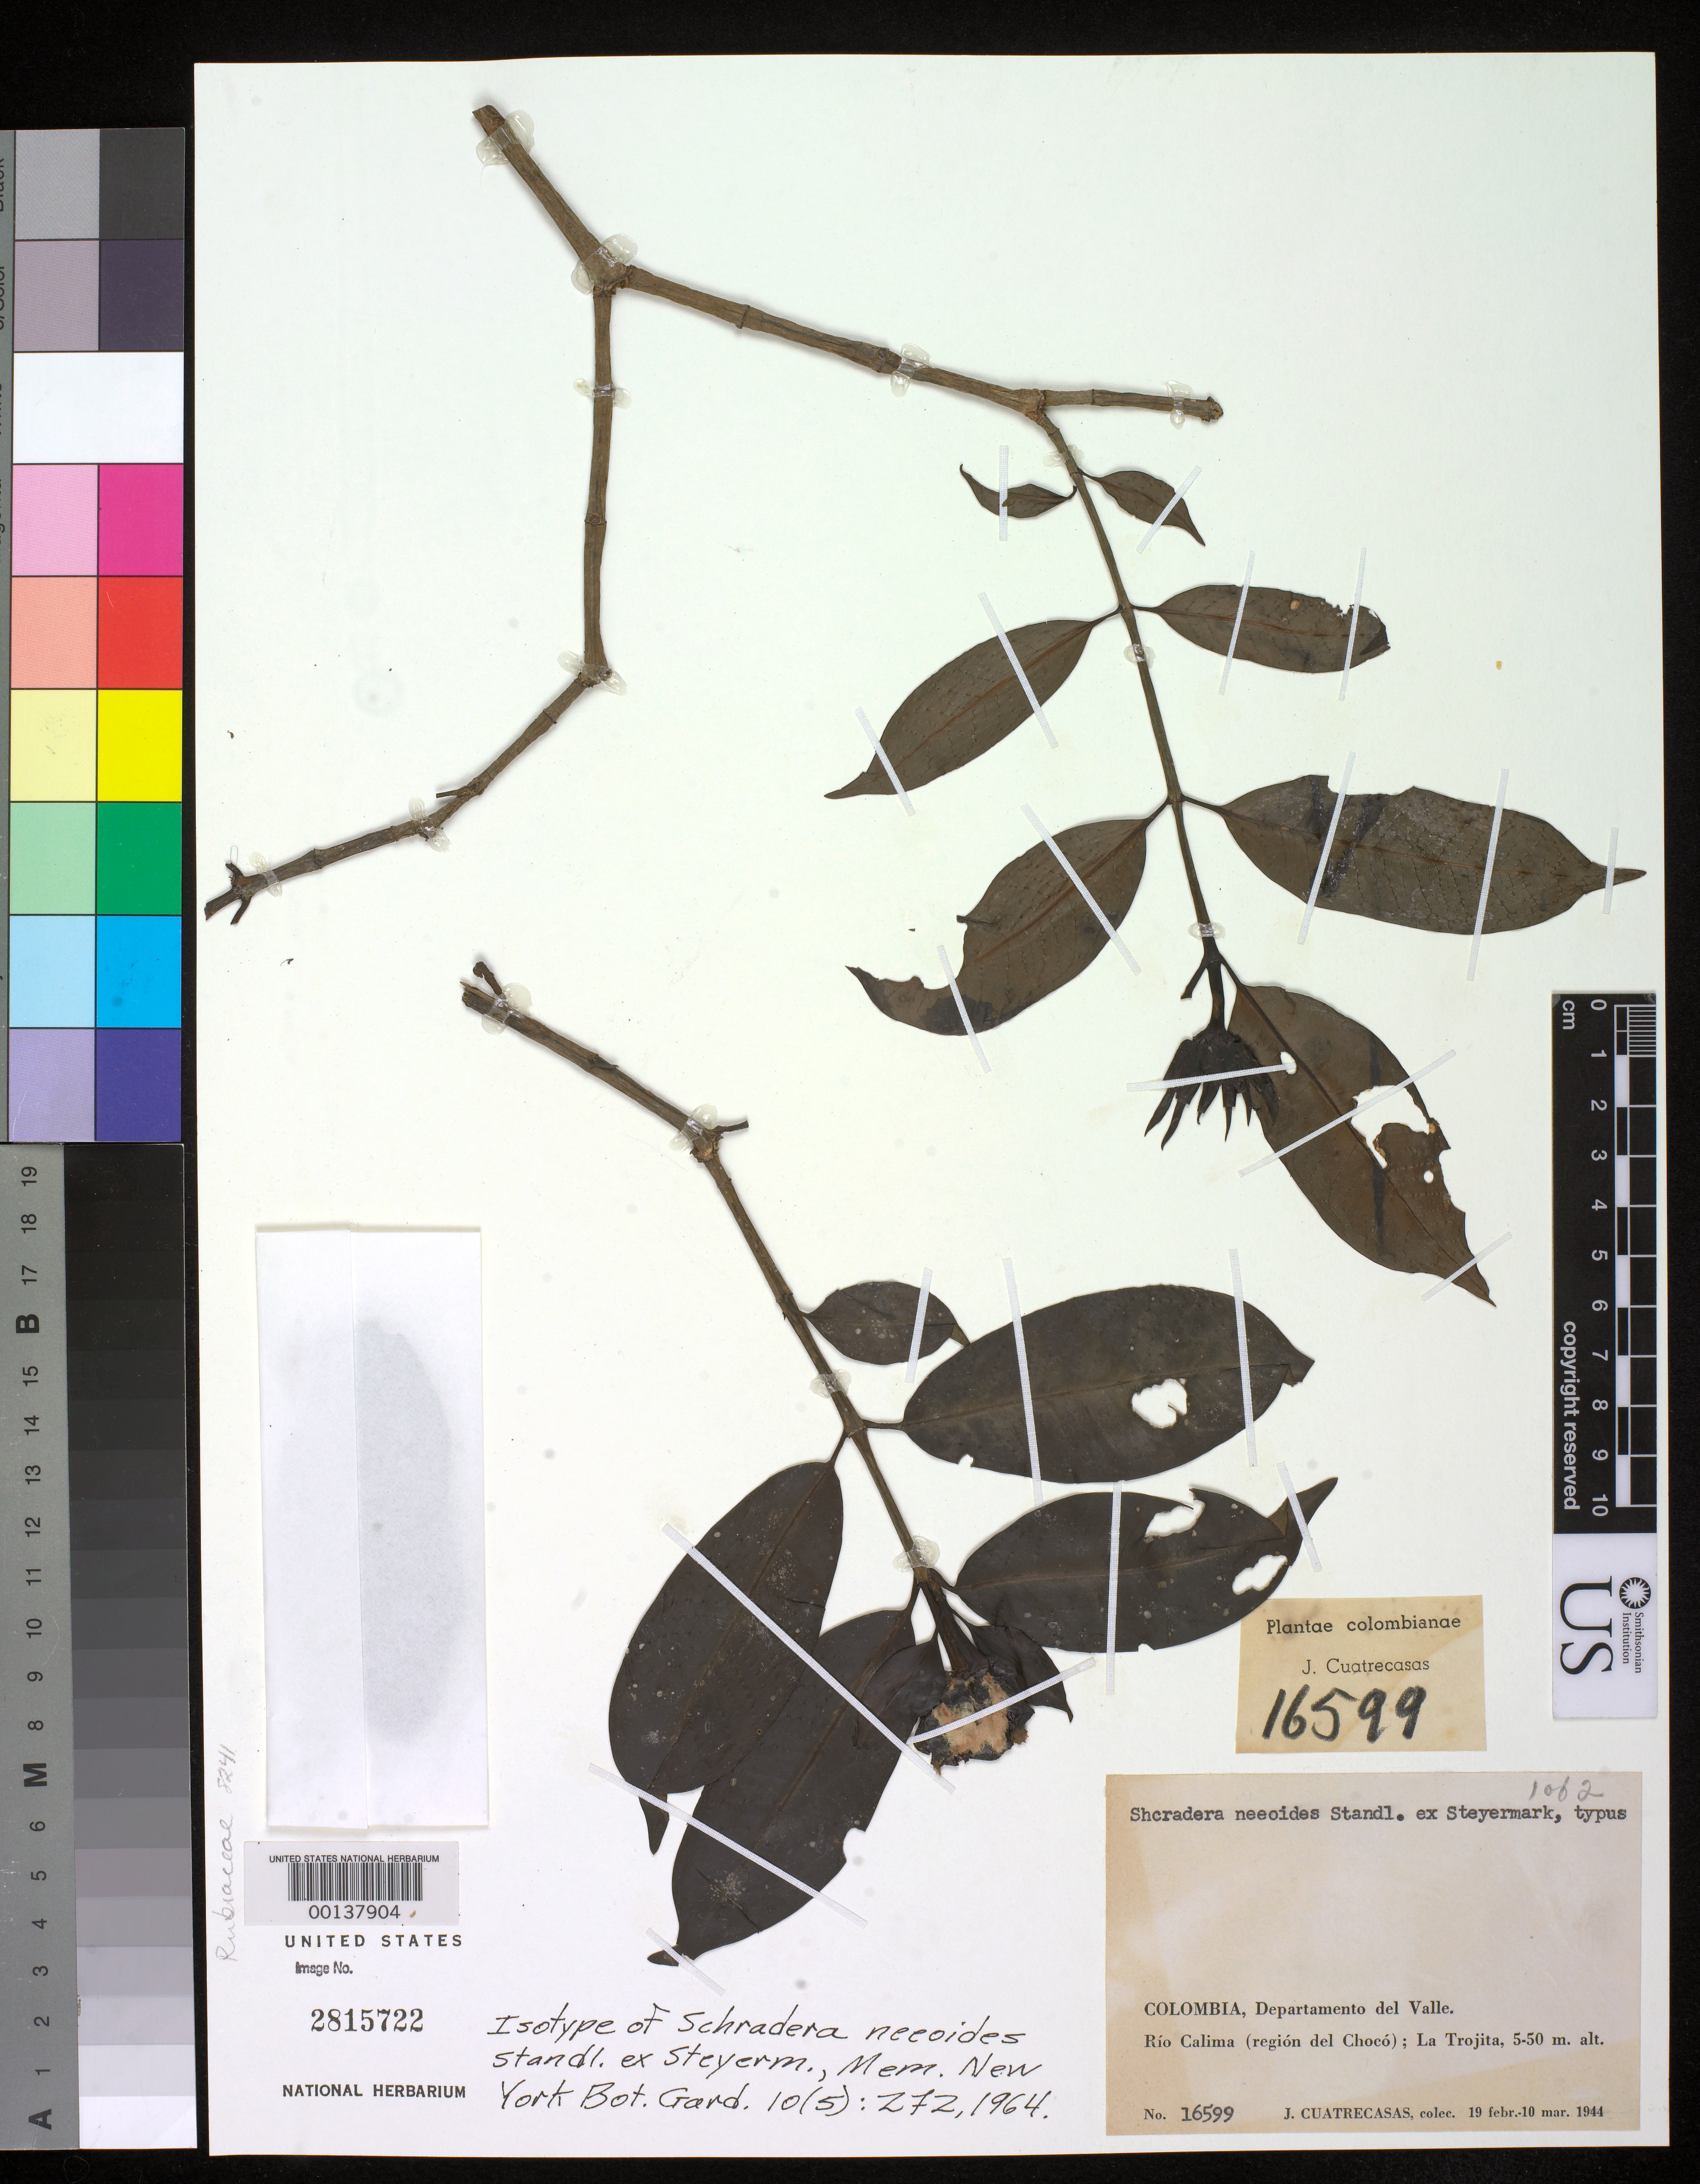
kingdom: Plantae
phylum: Tracheophyta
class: Magnoliopsida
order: Gentianales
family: Rubiaceae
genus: Schradera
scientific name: Schradera neeoides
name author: Standl. ex Steyerm.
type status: Isotype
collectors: J. Cuatrecasas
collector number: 16599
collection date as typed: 19 Feb 1944 to 10 Mar 1944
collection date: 1944-02-19/1944-03-10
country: Colombia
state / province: Valle del Cauca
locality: Rio Calima, La Tojita.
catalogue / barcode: US 2815722